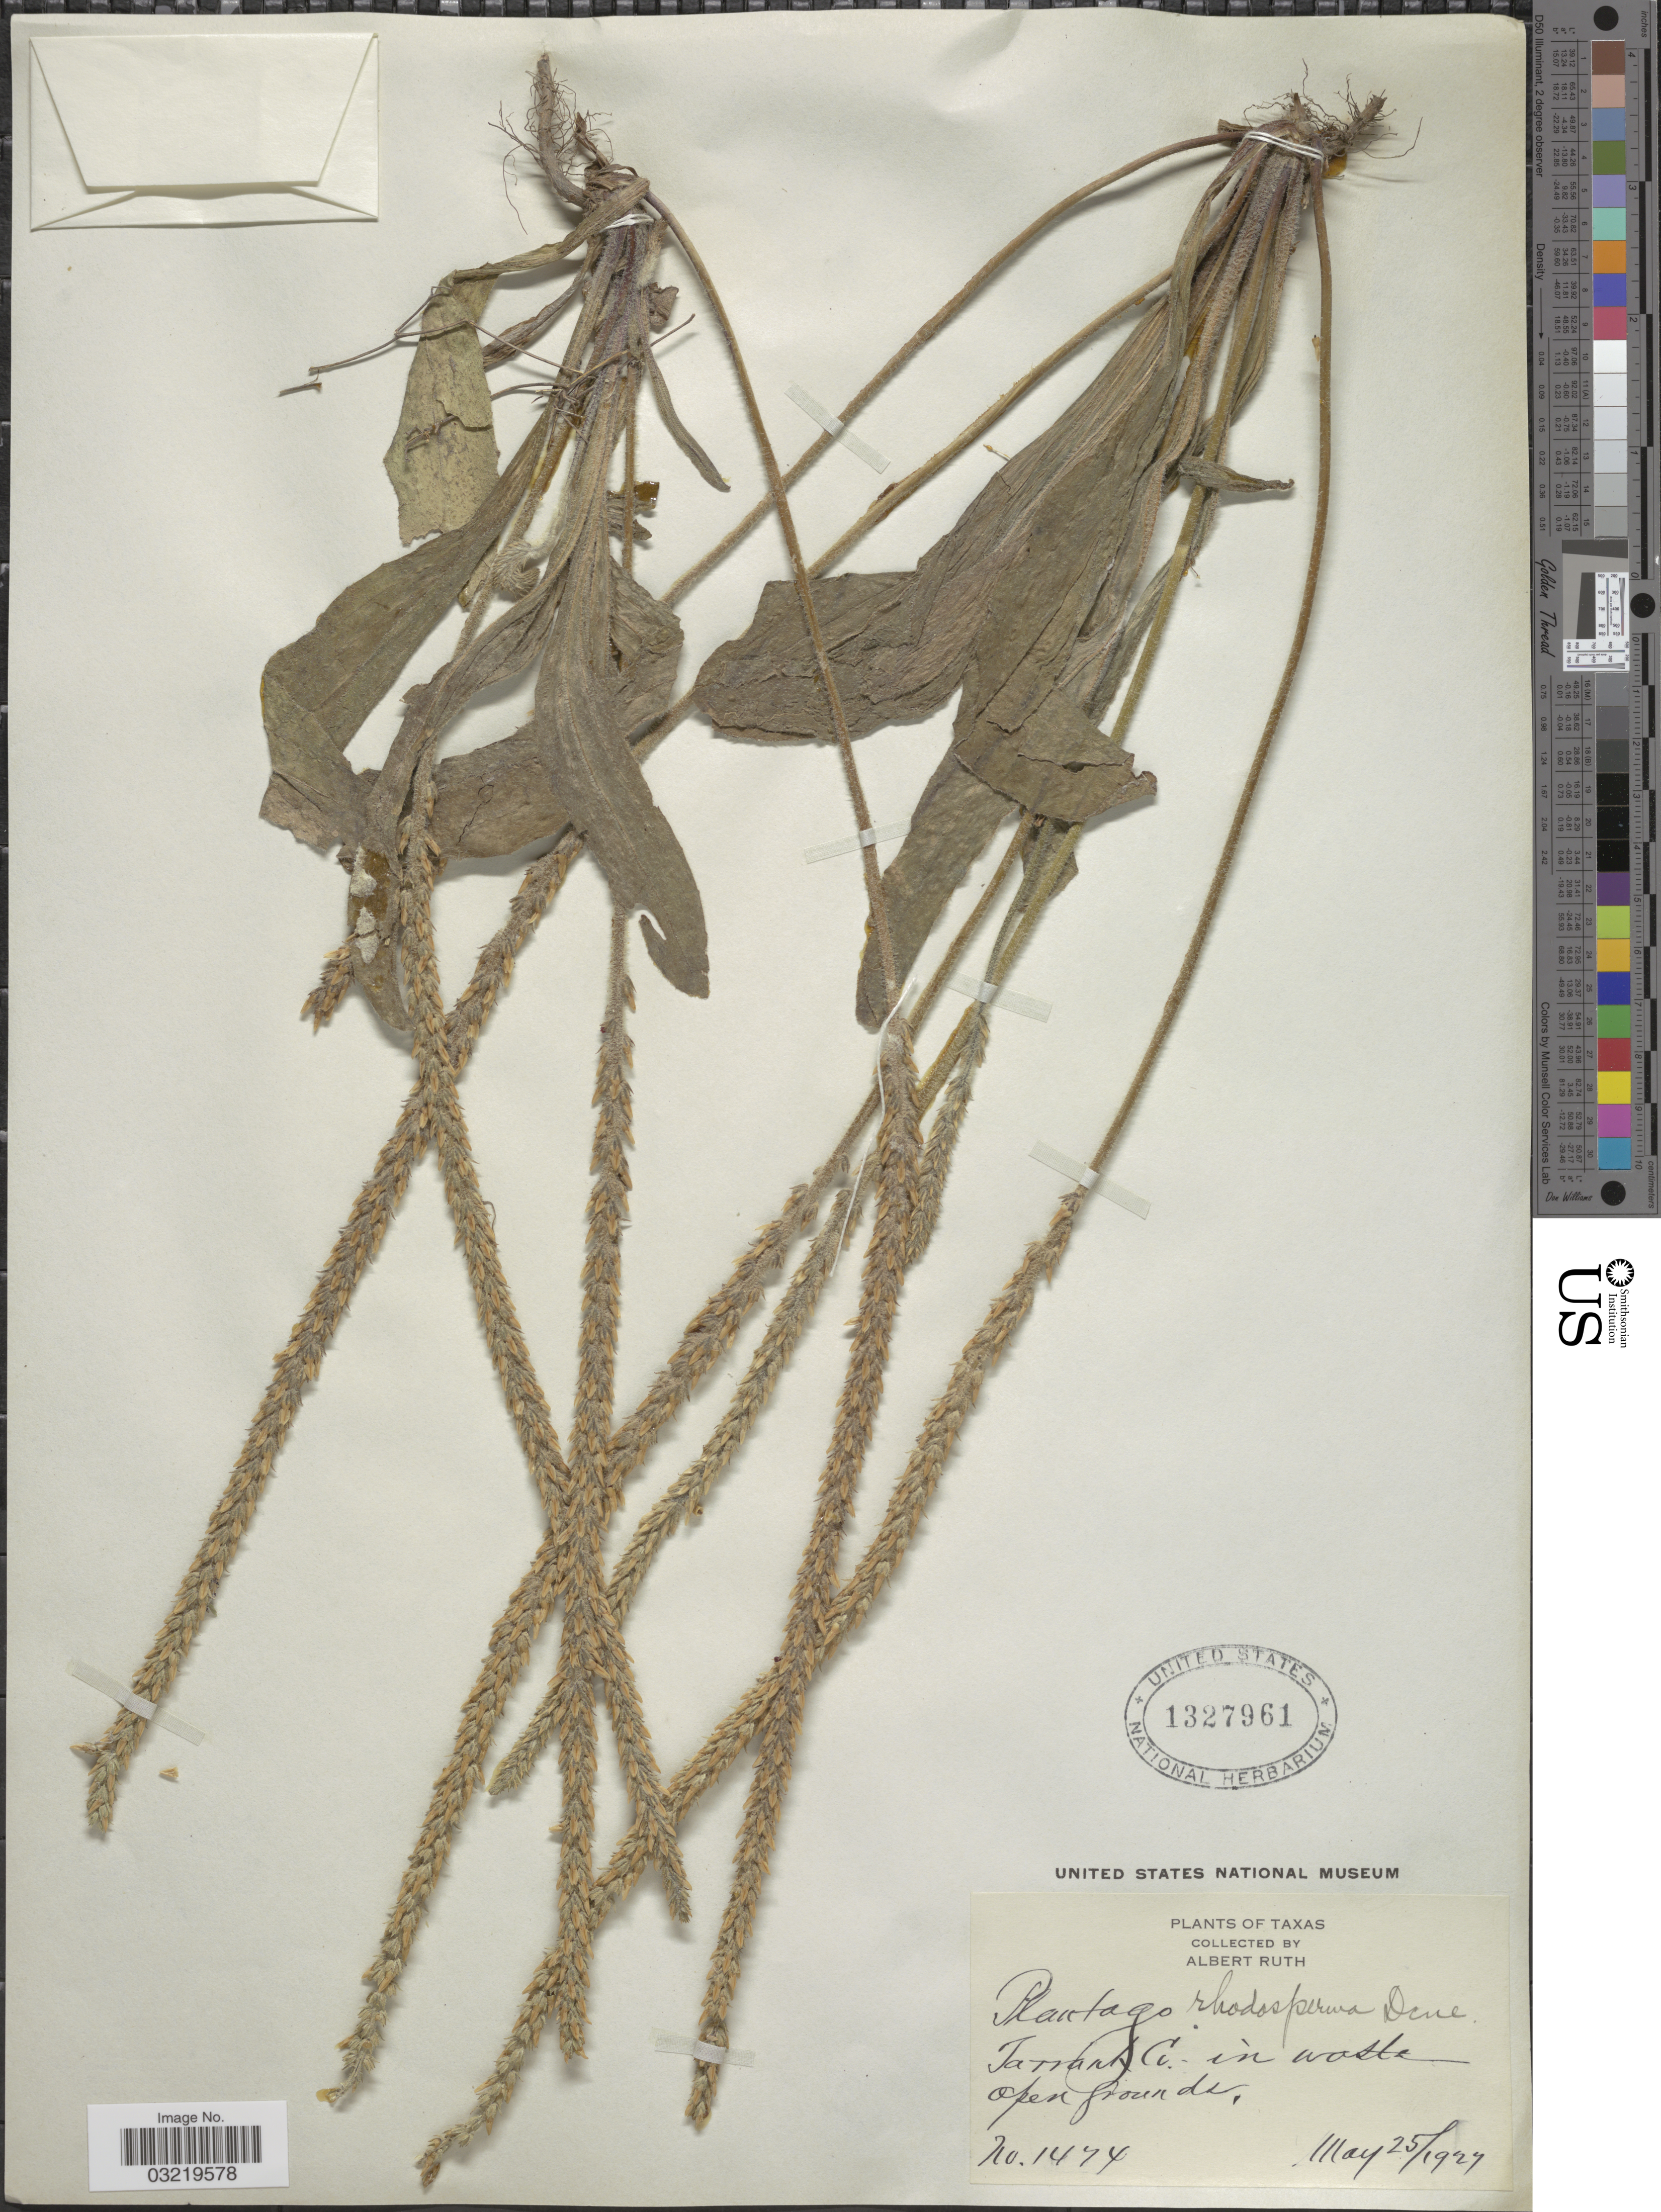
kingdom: Plantae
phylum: Tracheophyta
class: Magnoliopsida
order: Lamiales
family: Plantaginaceae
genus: Plantago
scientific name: Plantago rhodosperma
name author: Decne.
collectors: A. Ruth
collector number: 1474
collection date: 1927-05-25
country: United States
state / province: Texas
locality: Tarrant Co: in waste open grounds.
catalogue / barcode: US 1327961